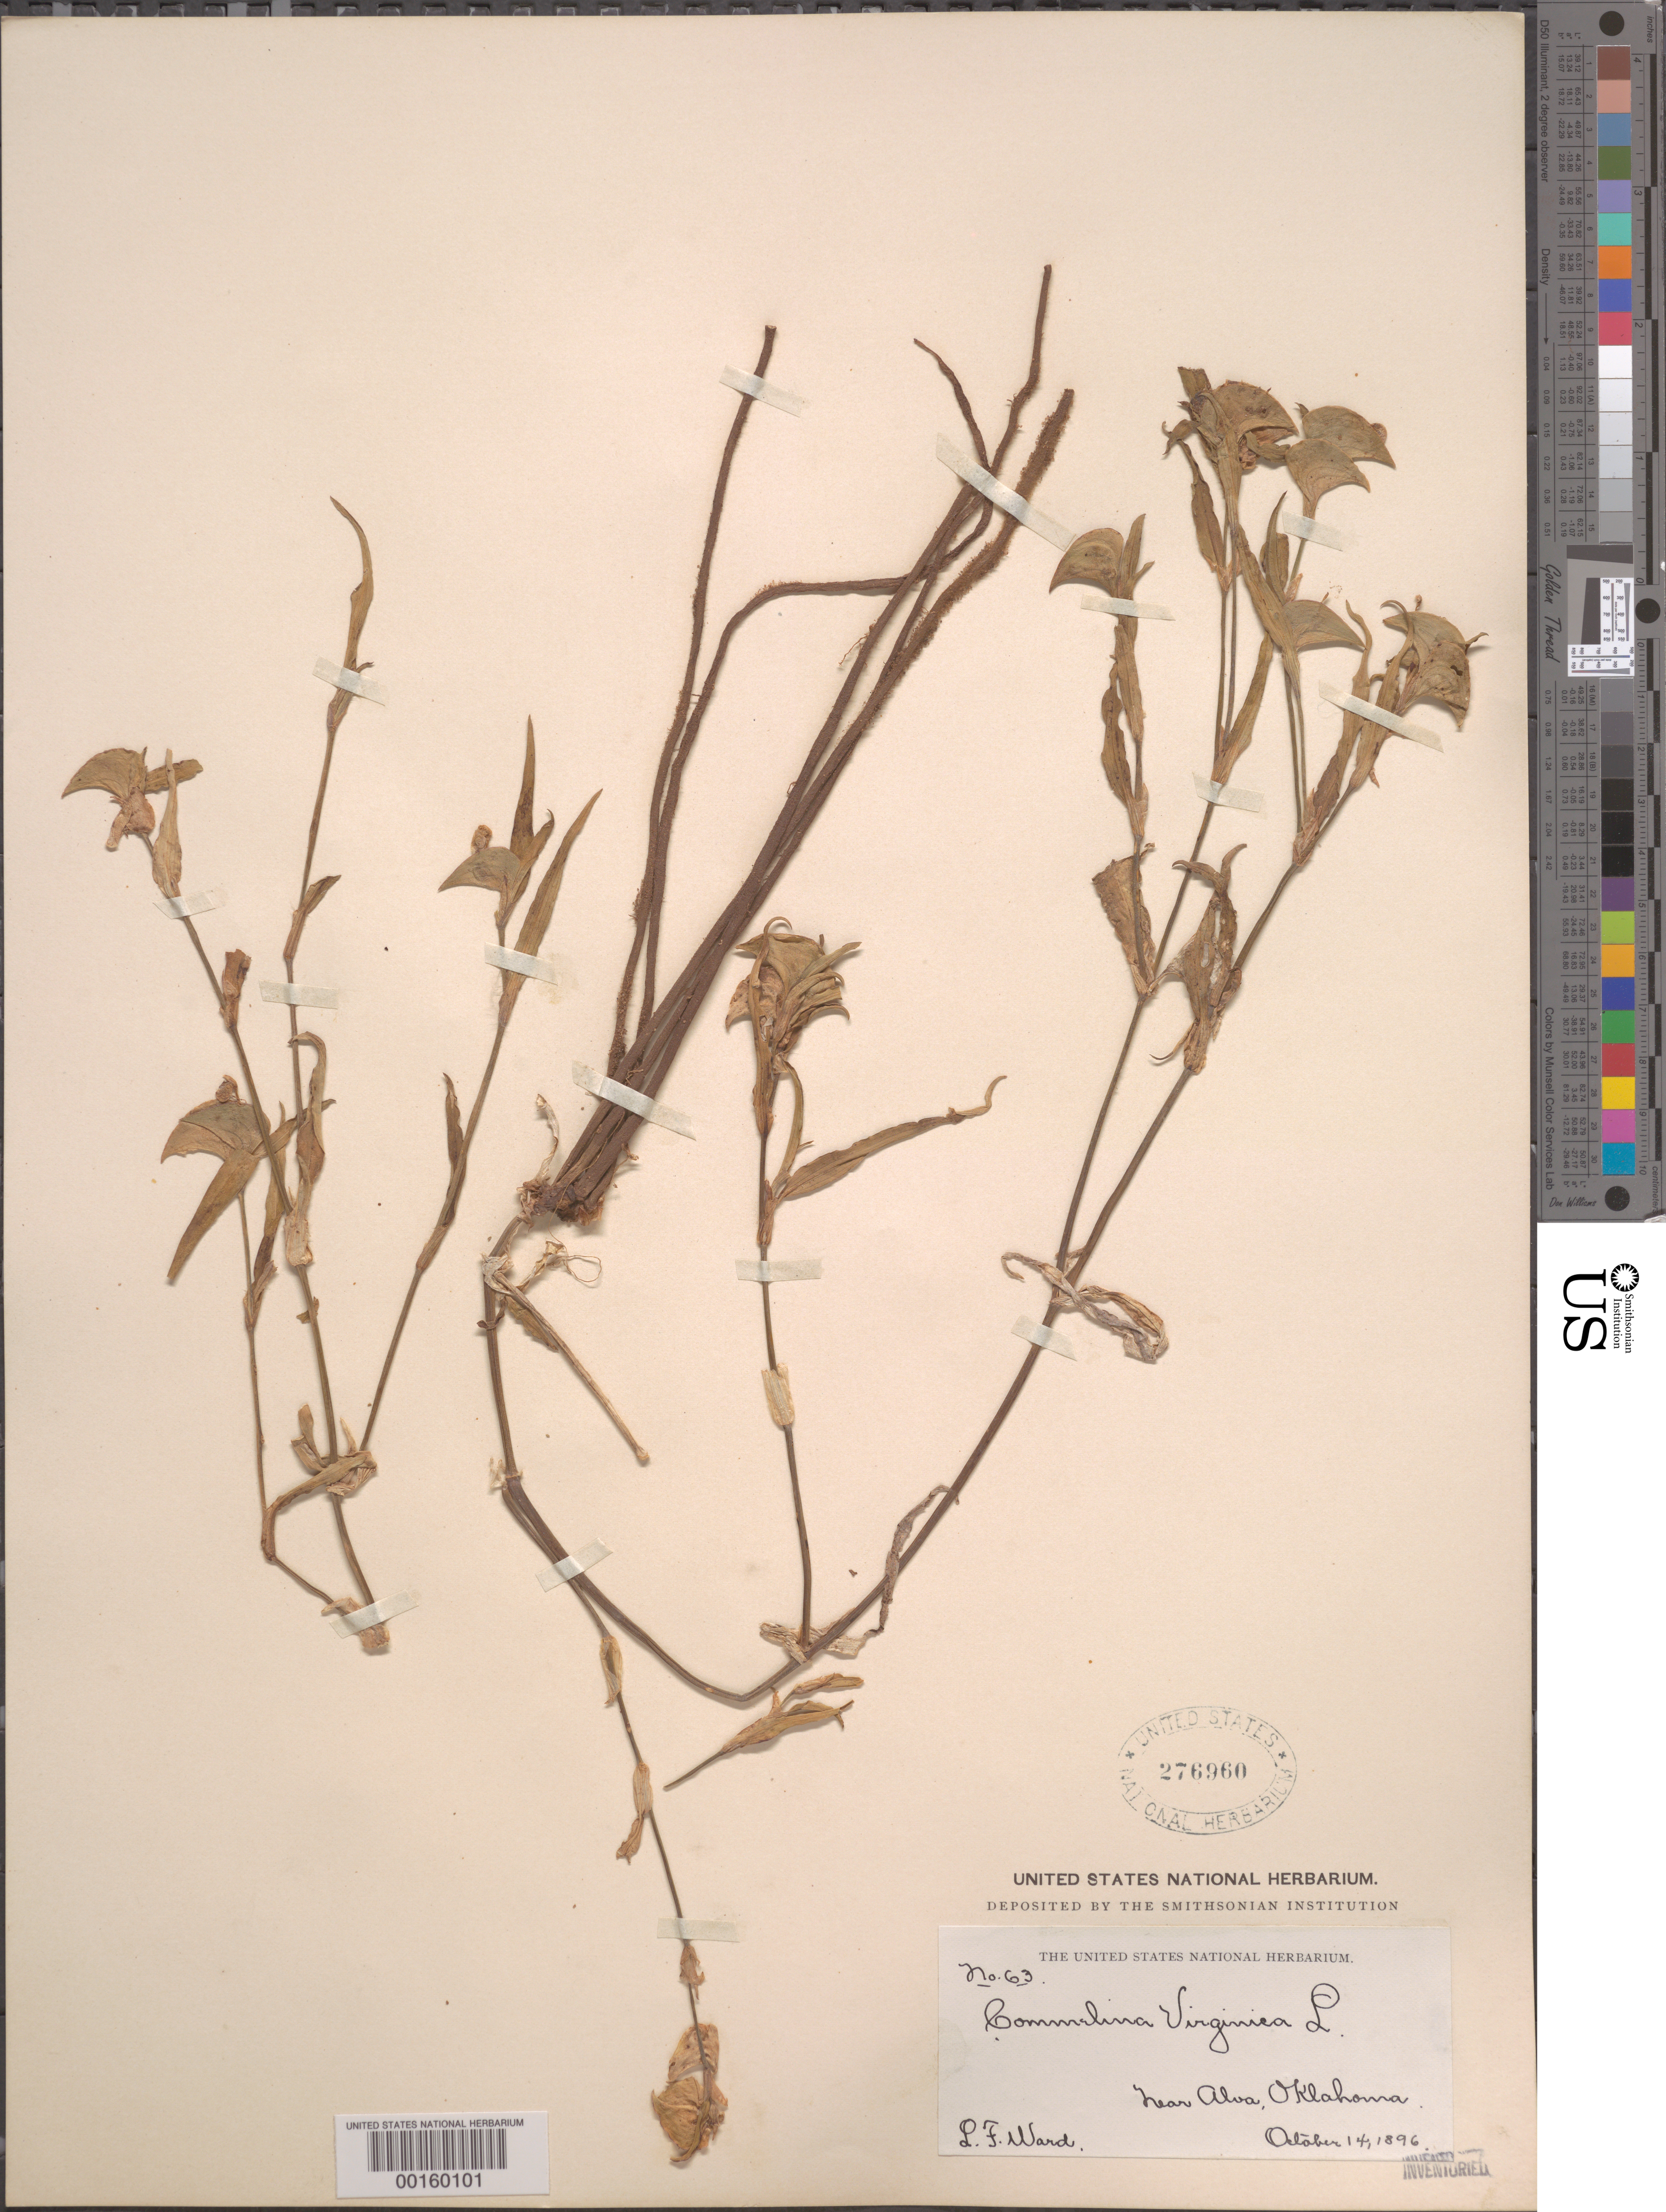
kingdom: Plantae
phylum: Tracheophyta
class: Liliopsida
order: Commelinales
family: Commelinaceae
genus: Commelina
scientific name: Commelina erecta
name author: L.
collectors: L. F. Ward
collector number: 63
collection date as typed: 14 Oct 1896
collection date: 1896-10-14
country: United States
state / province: Oklahoma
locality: Alva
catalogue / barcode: US 276960